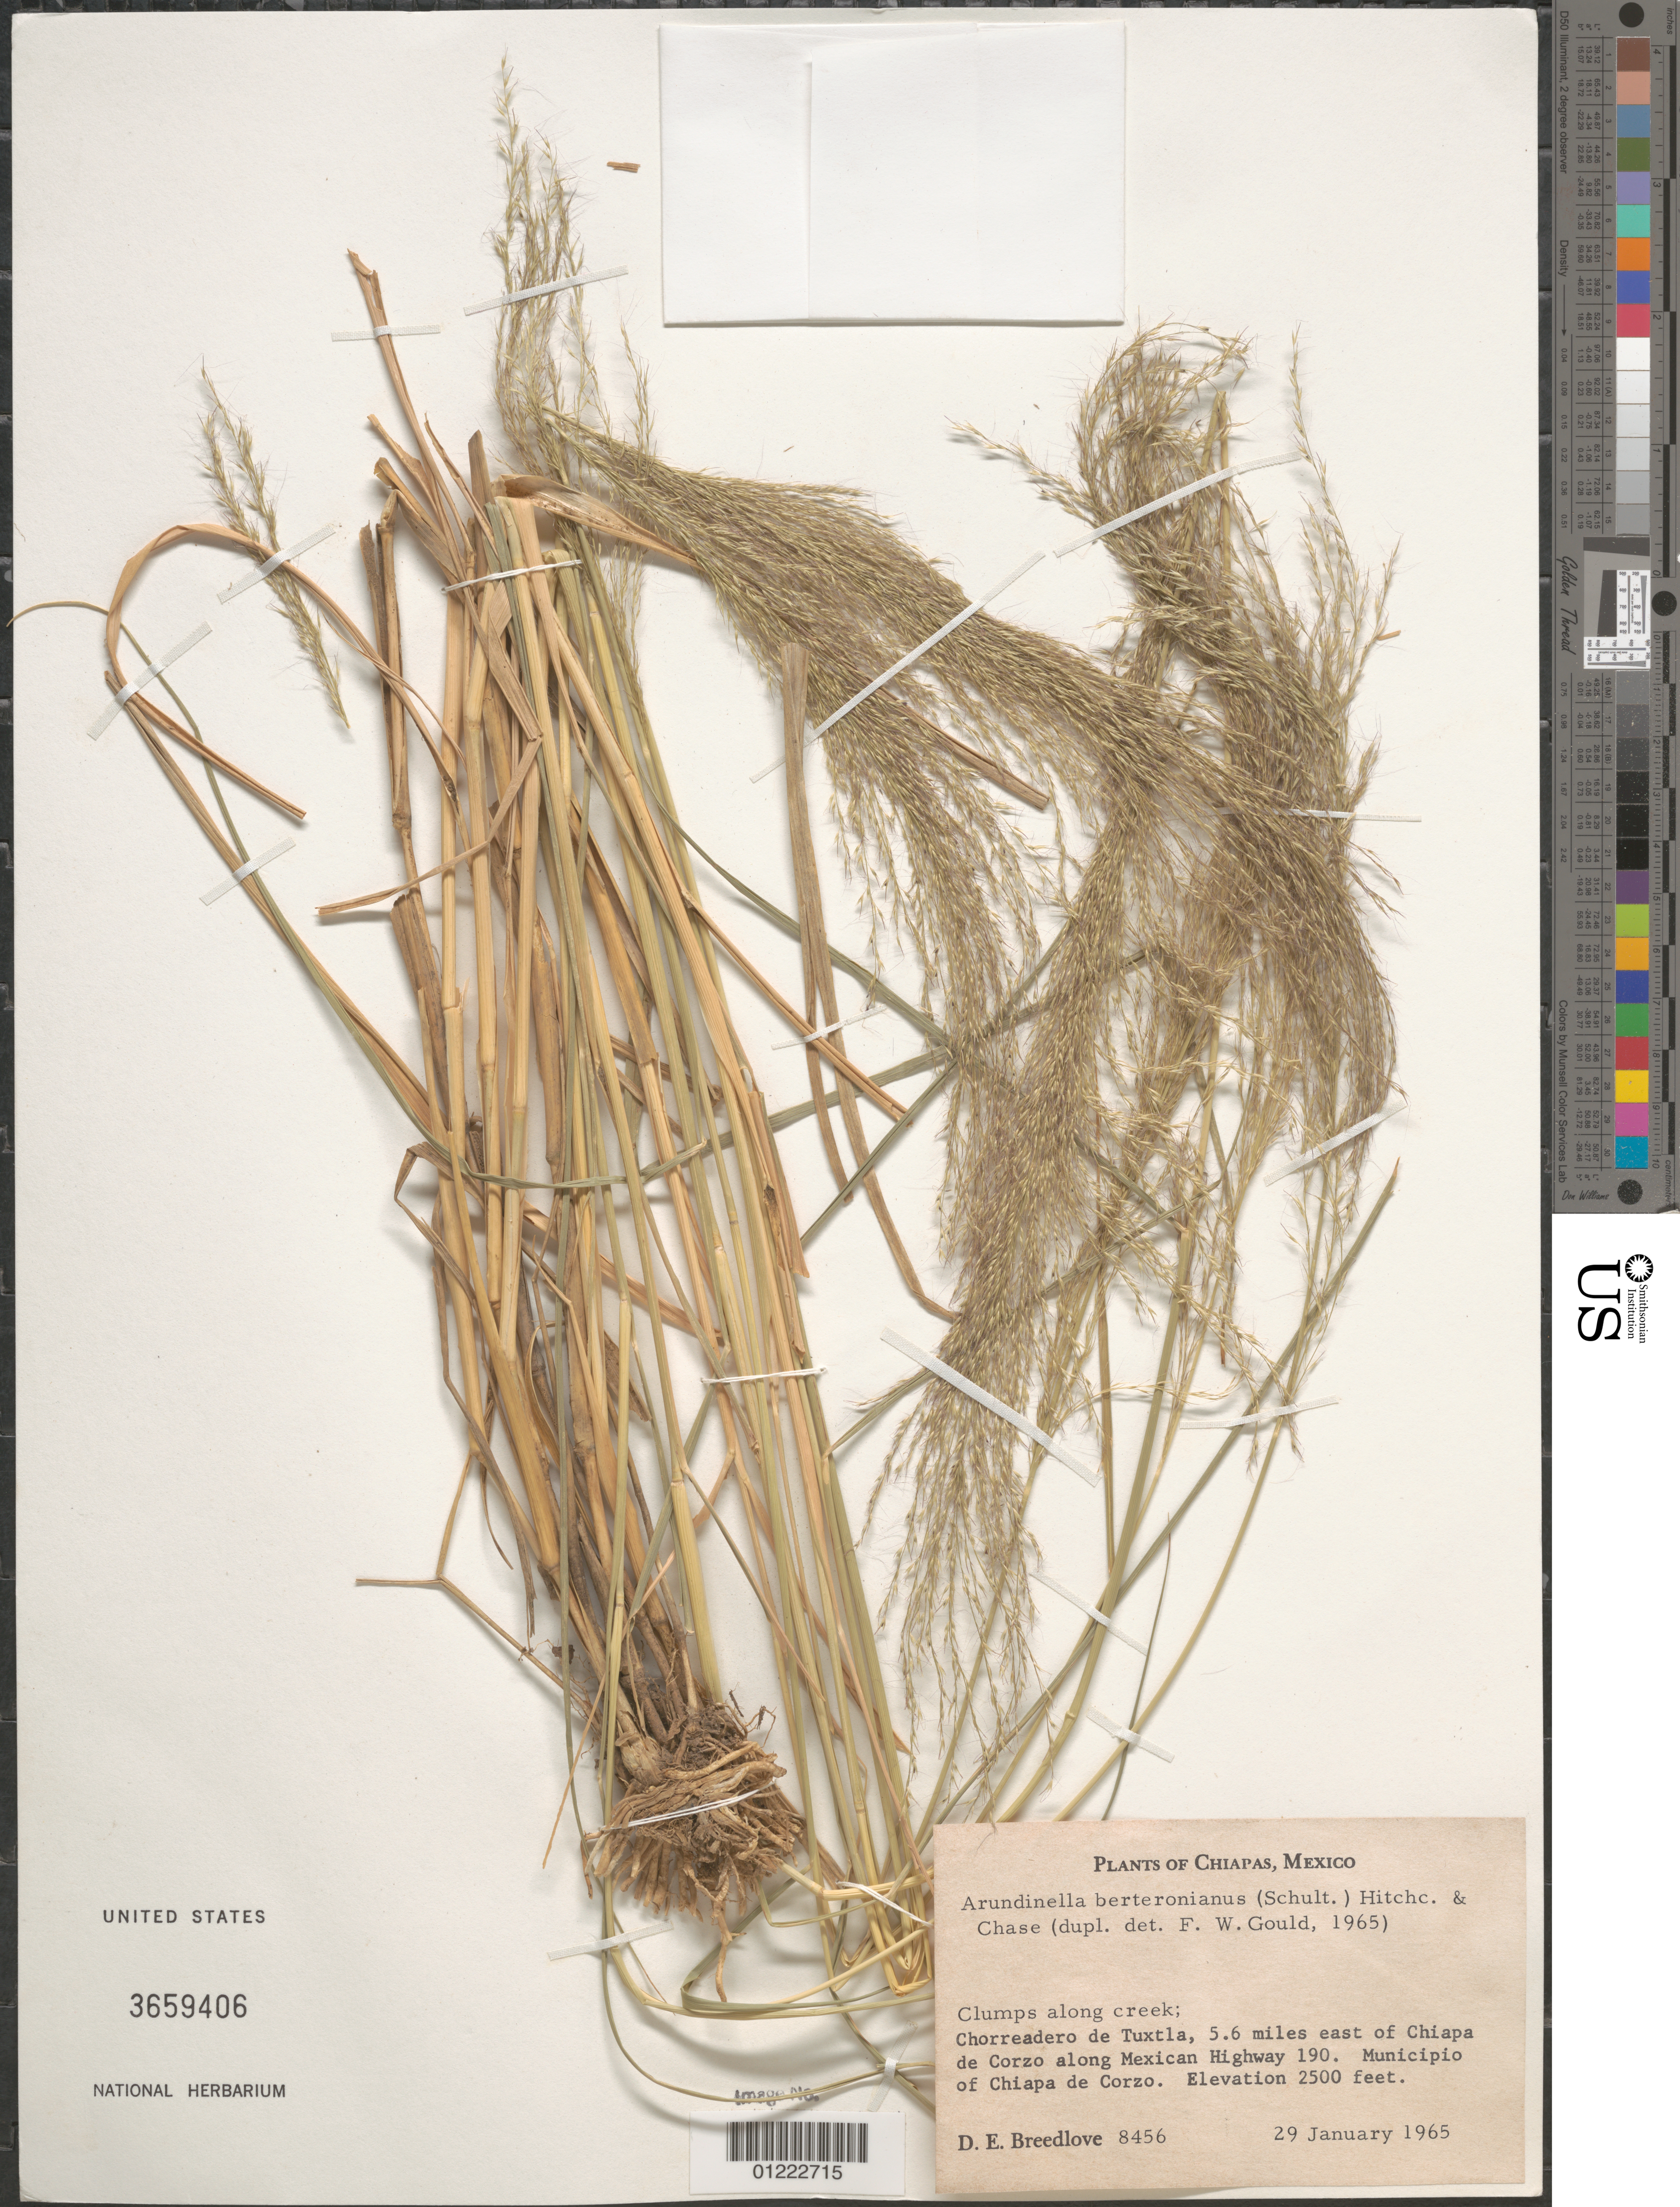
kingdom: Plantae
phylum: Tracheophyta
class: Liliopsida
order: Poales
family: Poaceae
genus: Arundinella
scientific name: Arundinella berteroniana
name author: (Schult.) Hitchc. & Chase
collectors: D. E. Breedlove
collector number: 8456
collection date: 1965-01-29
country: Mexico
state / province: Chiapas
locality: Chorreadero de Tuxtla, 5.6 miles east of Chiapa de Corzo along Mexican Highway 190. Municipio of Chiapa de Corzo.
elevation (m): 762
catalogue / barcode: US 3659406